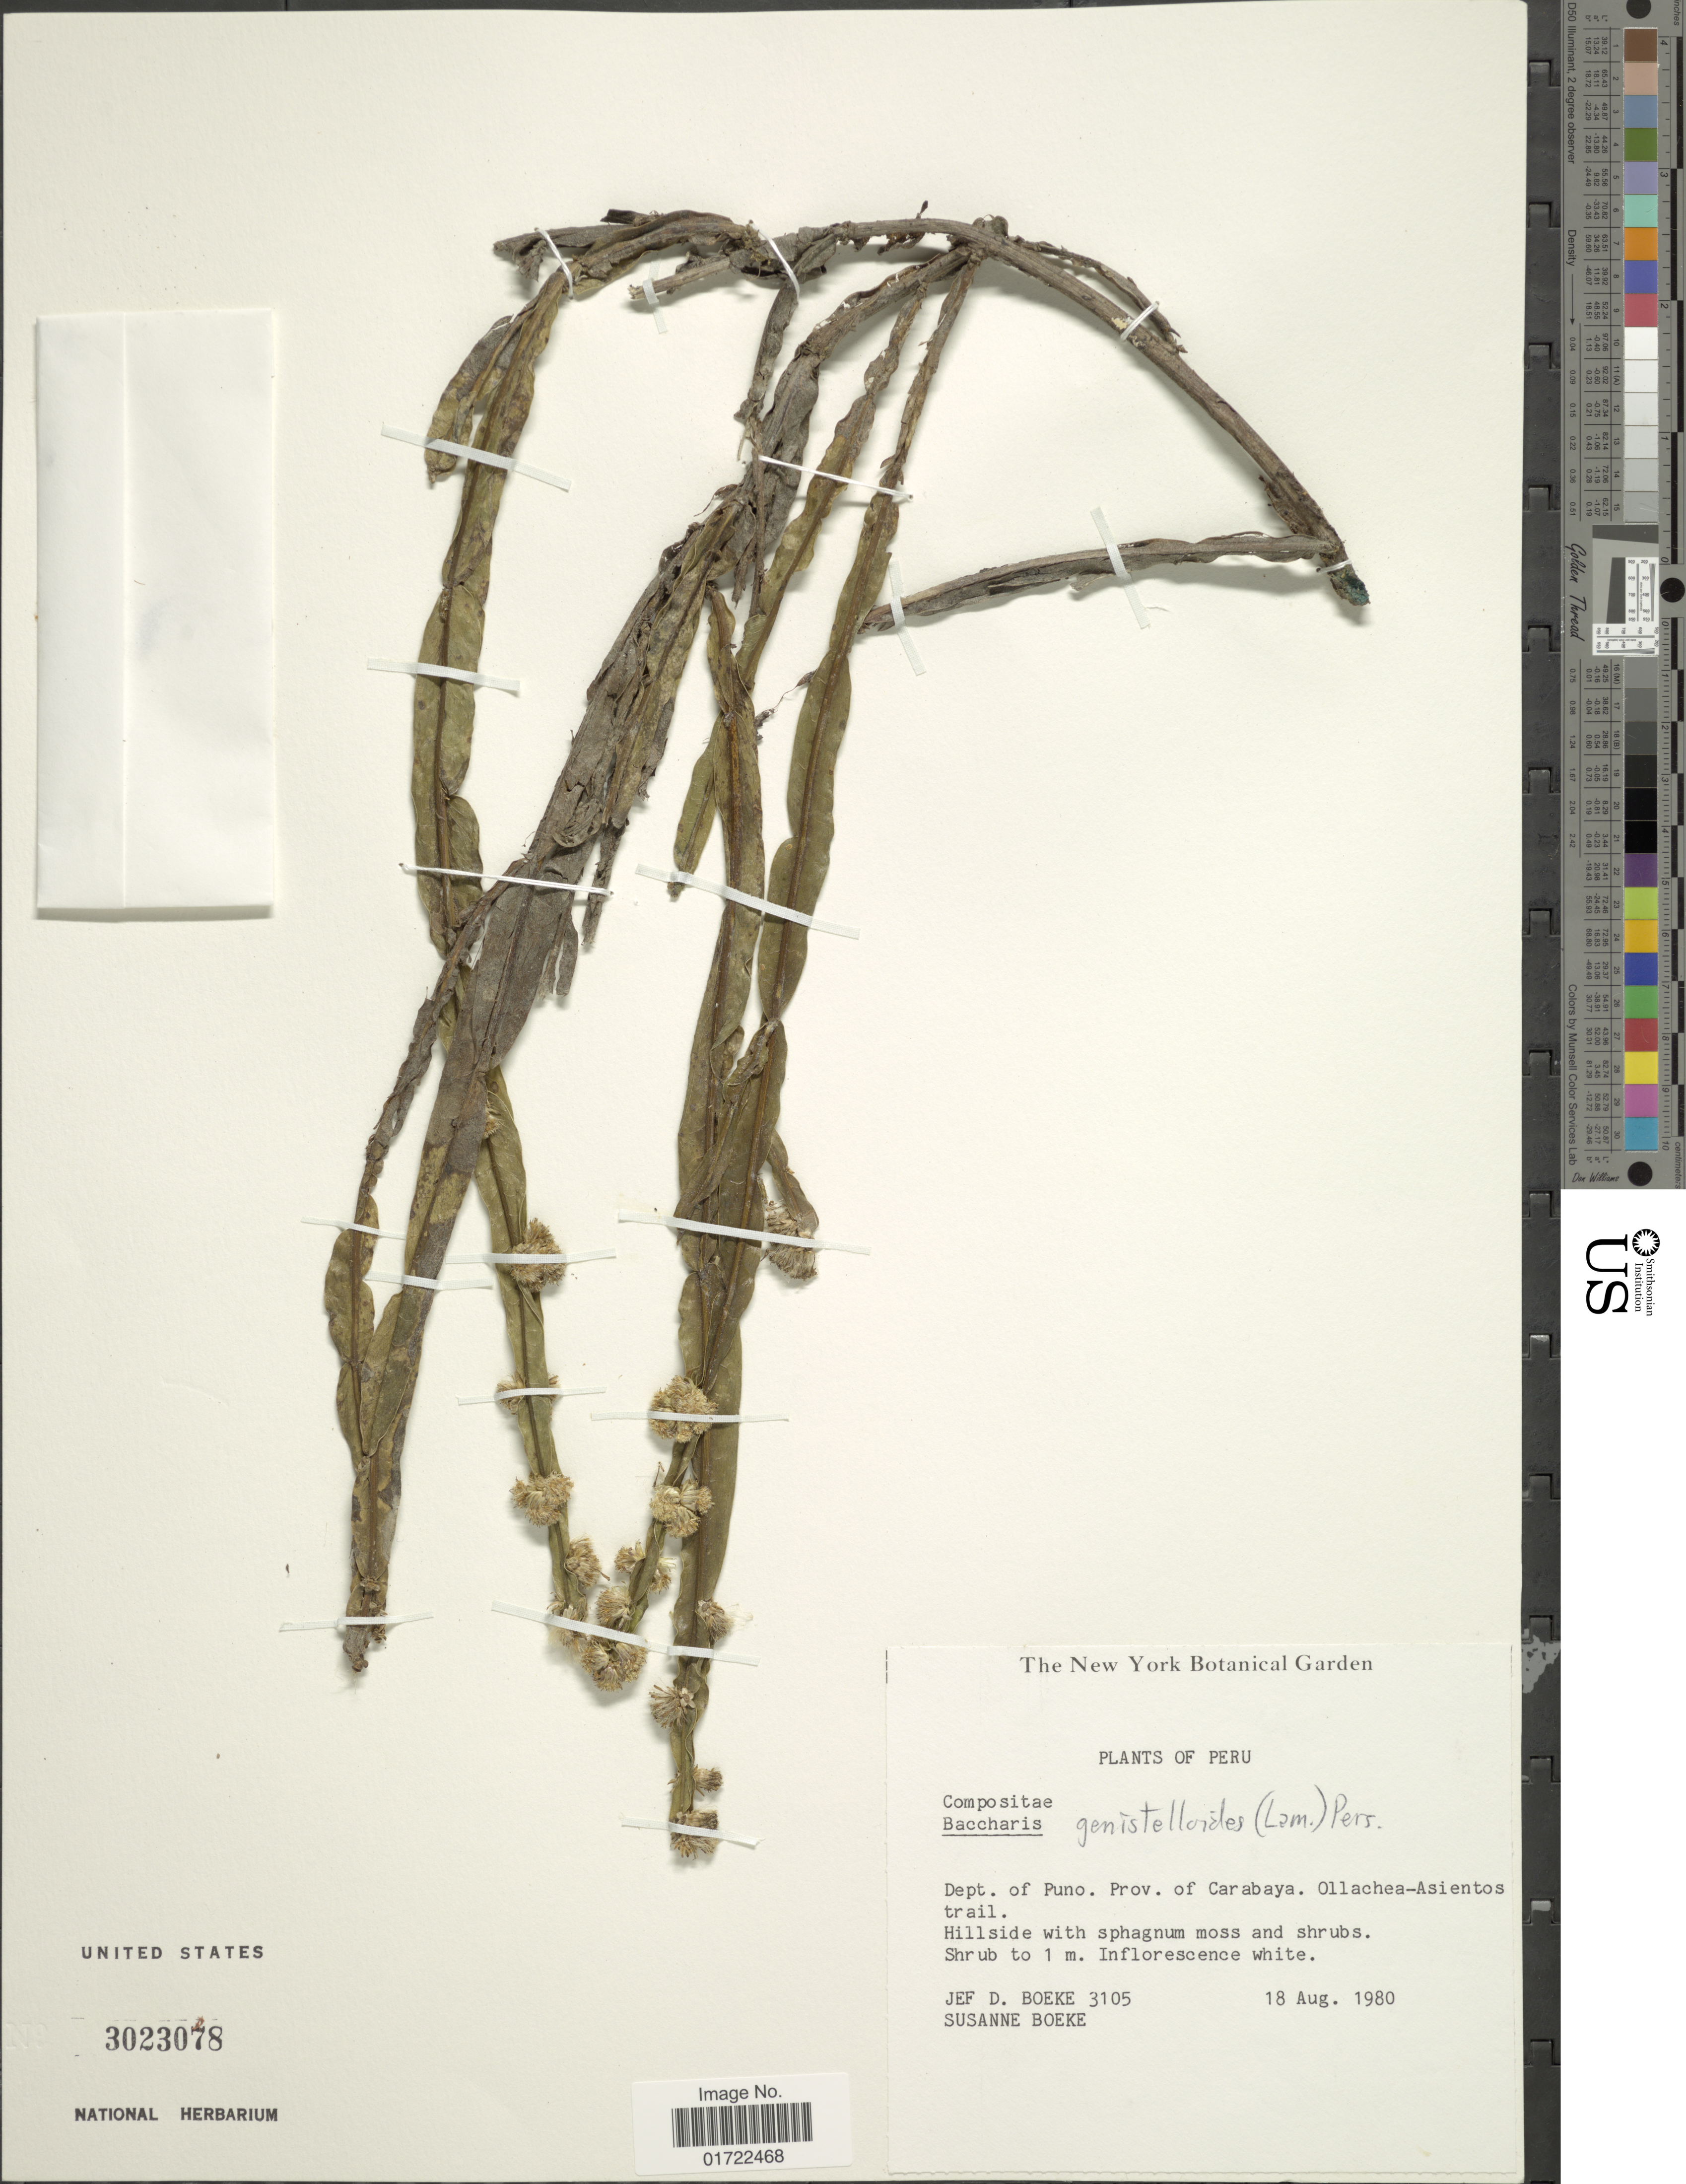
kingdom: Plantae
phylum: Tracheophyta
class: Magnoliopsida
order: Asterales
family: Asteraceae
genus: Baccharis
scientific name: Baccharis genistelloides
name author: (Lam.) Pers.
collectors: J. D. Boeke & S. Boeke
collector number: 3105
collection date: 1980-08-18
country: Peru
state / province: Puno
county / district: Carabaya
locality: Prov. Carabaya. Ollachea-Asientos trail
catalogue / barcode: US 3023078